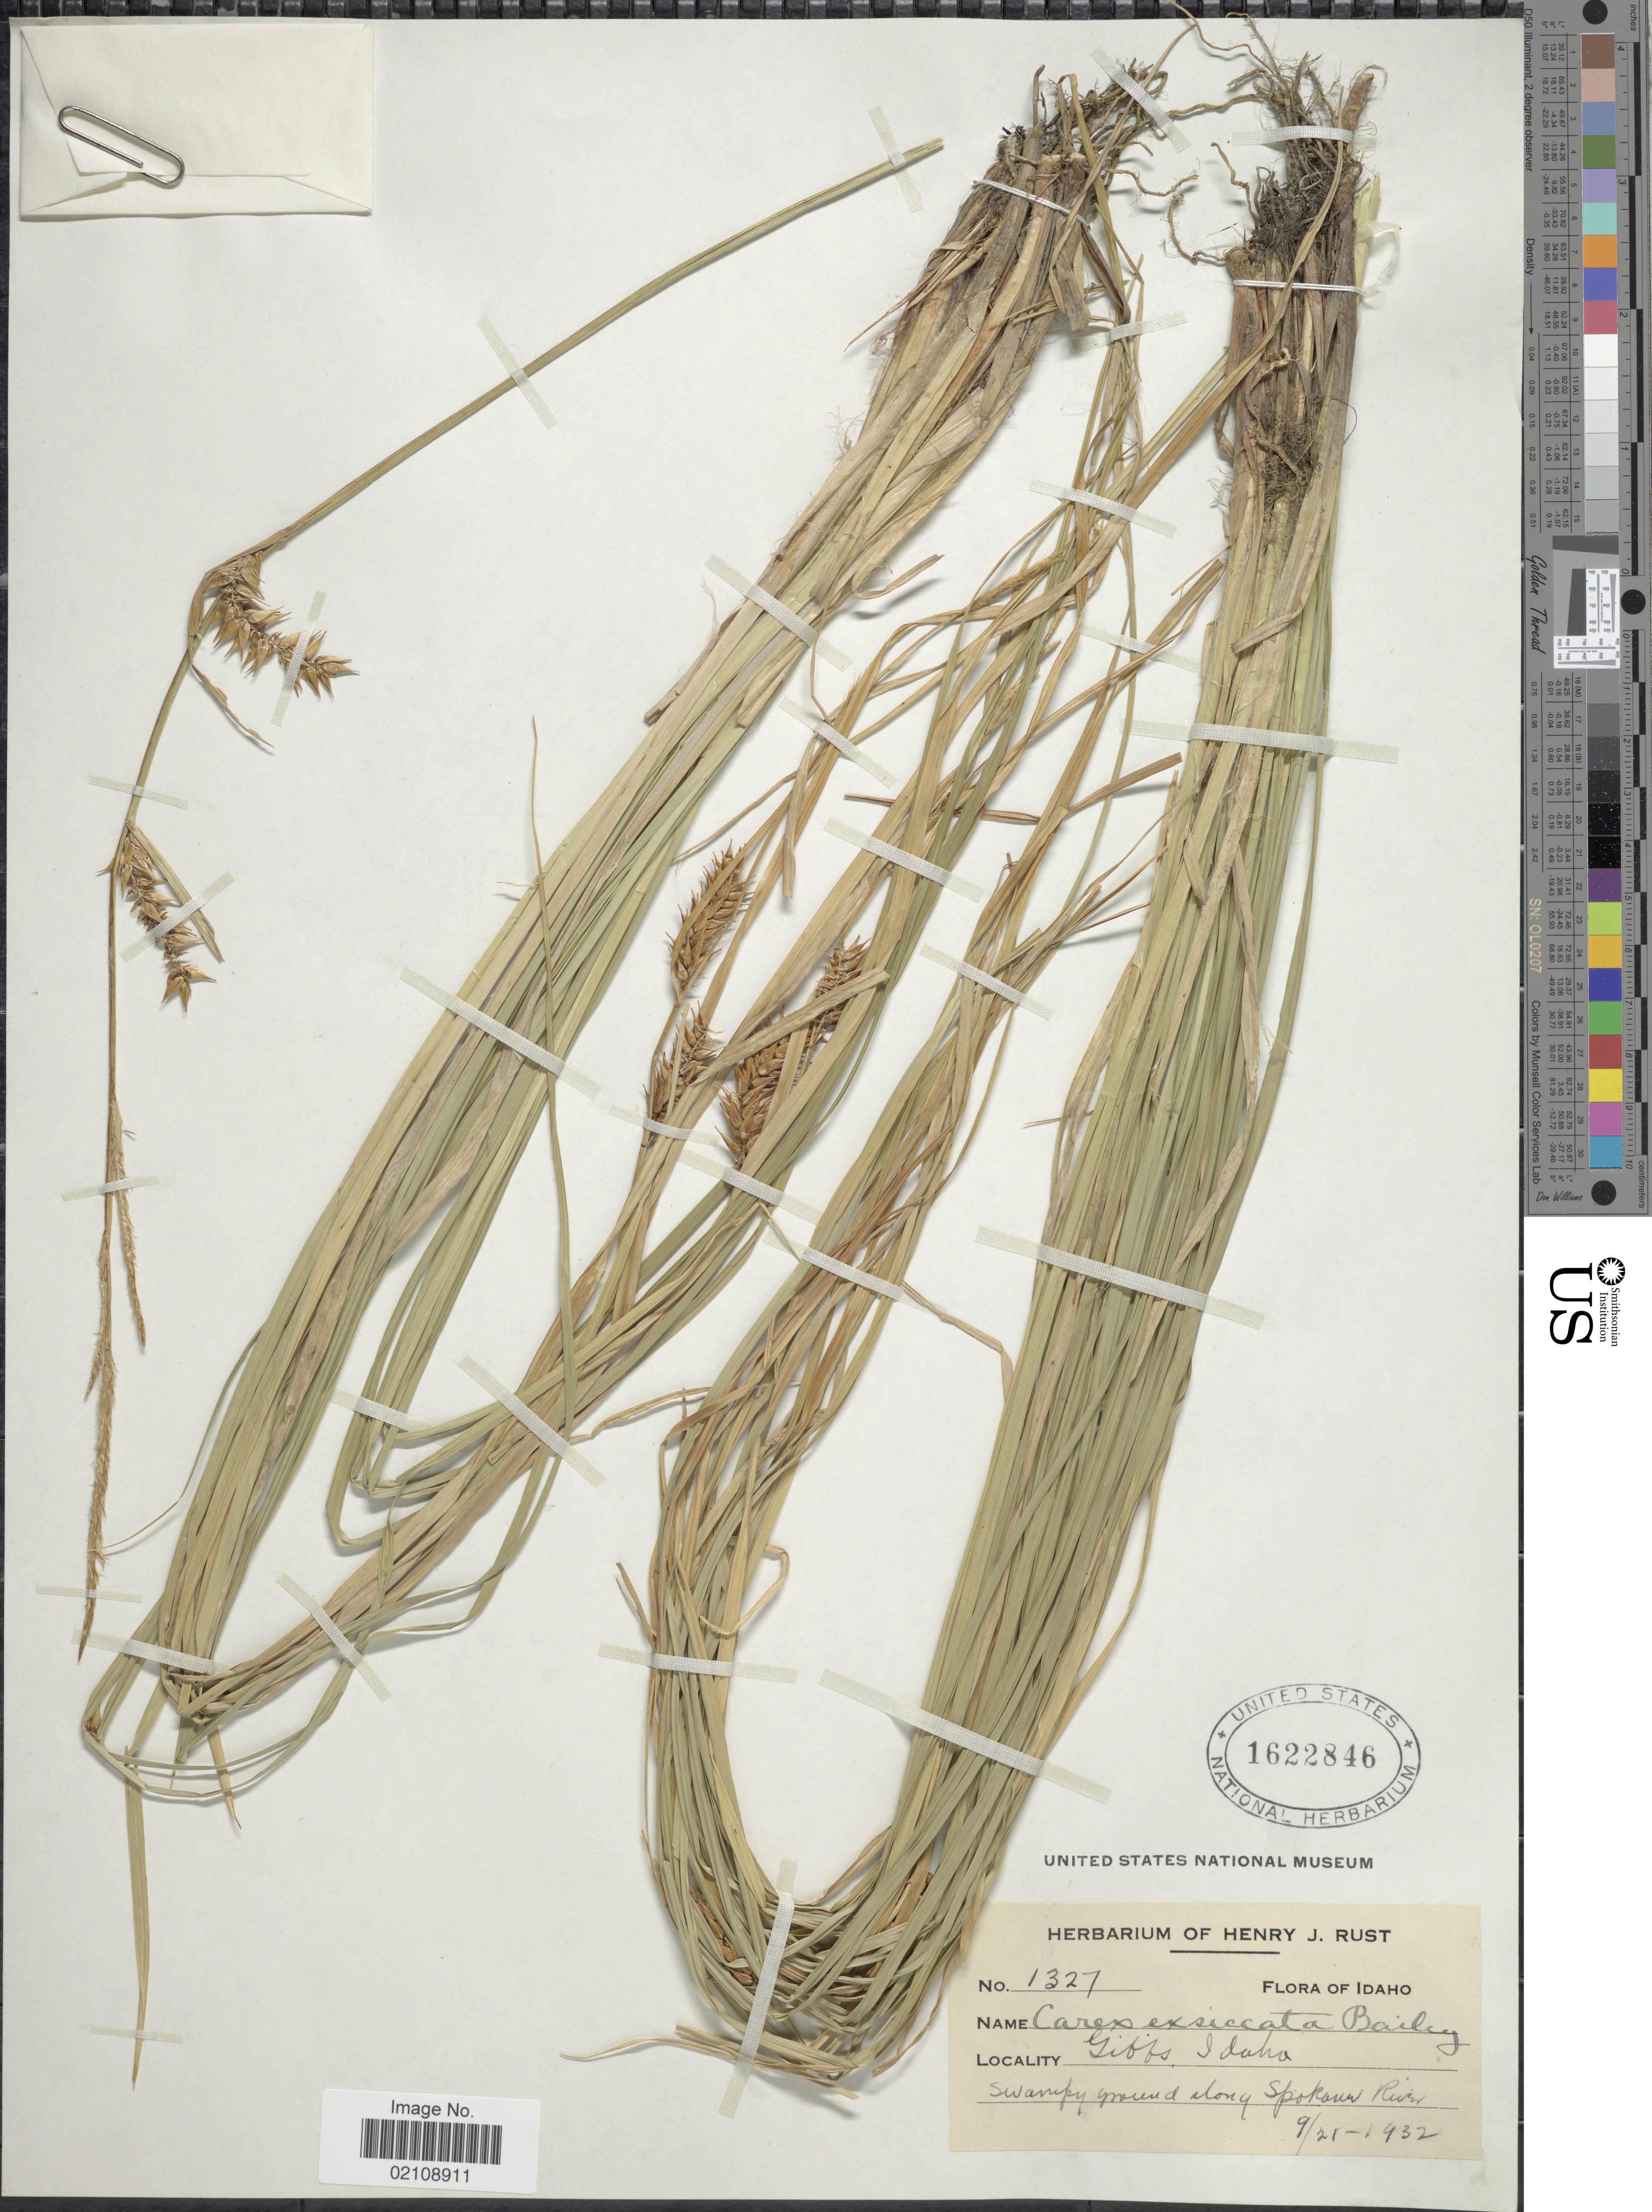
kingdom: Plantae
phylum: Tracheophyta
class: Liliopsida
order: Poales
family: Cyperaceae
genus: Carex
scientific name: Carex exsiccata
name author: L.H. Bailey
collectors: ex herb. Henry J. Rust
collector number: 1327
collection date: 1932-09-21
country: United States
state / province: Idaho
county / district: Kootenai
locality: Gibbs, Swampy ground along Spokane River.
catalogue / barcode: US 1622846